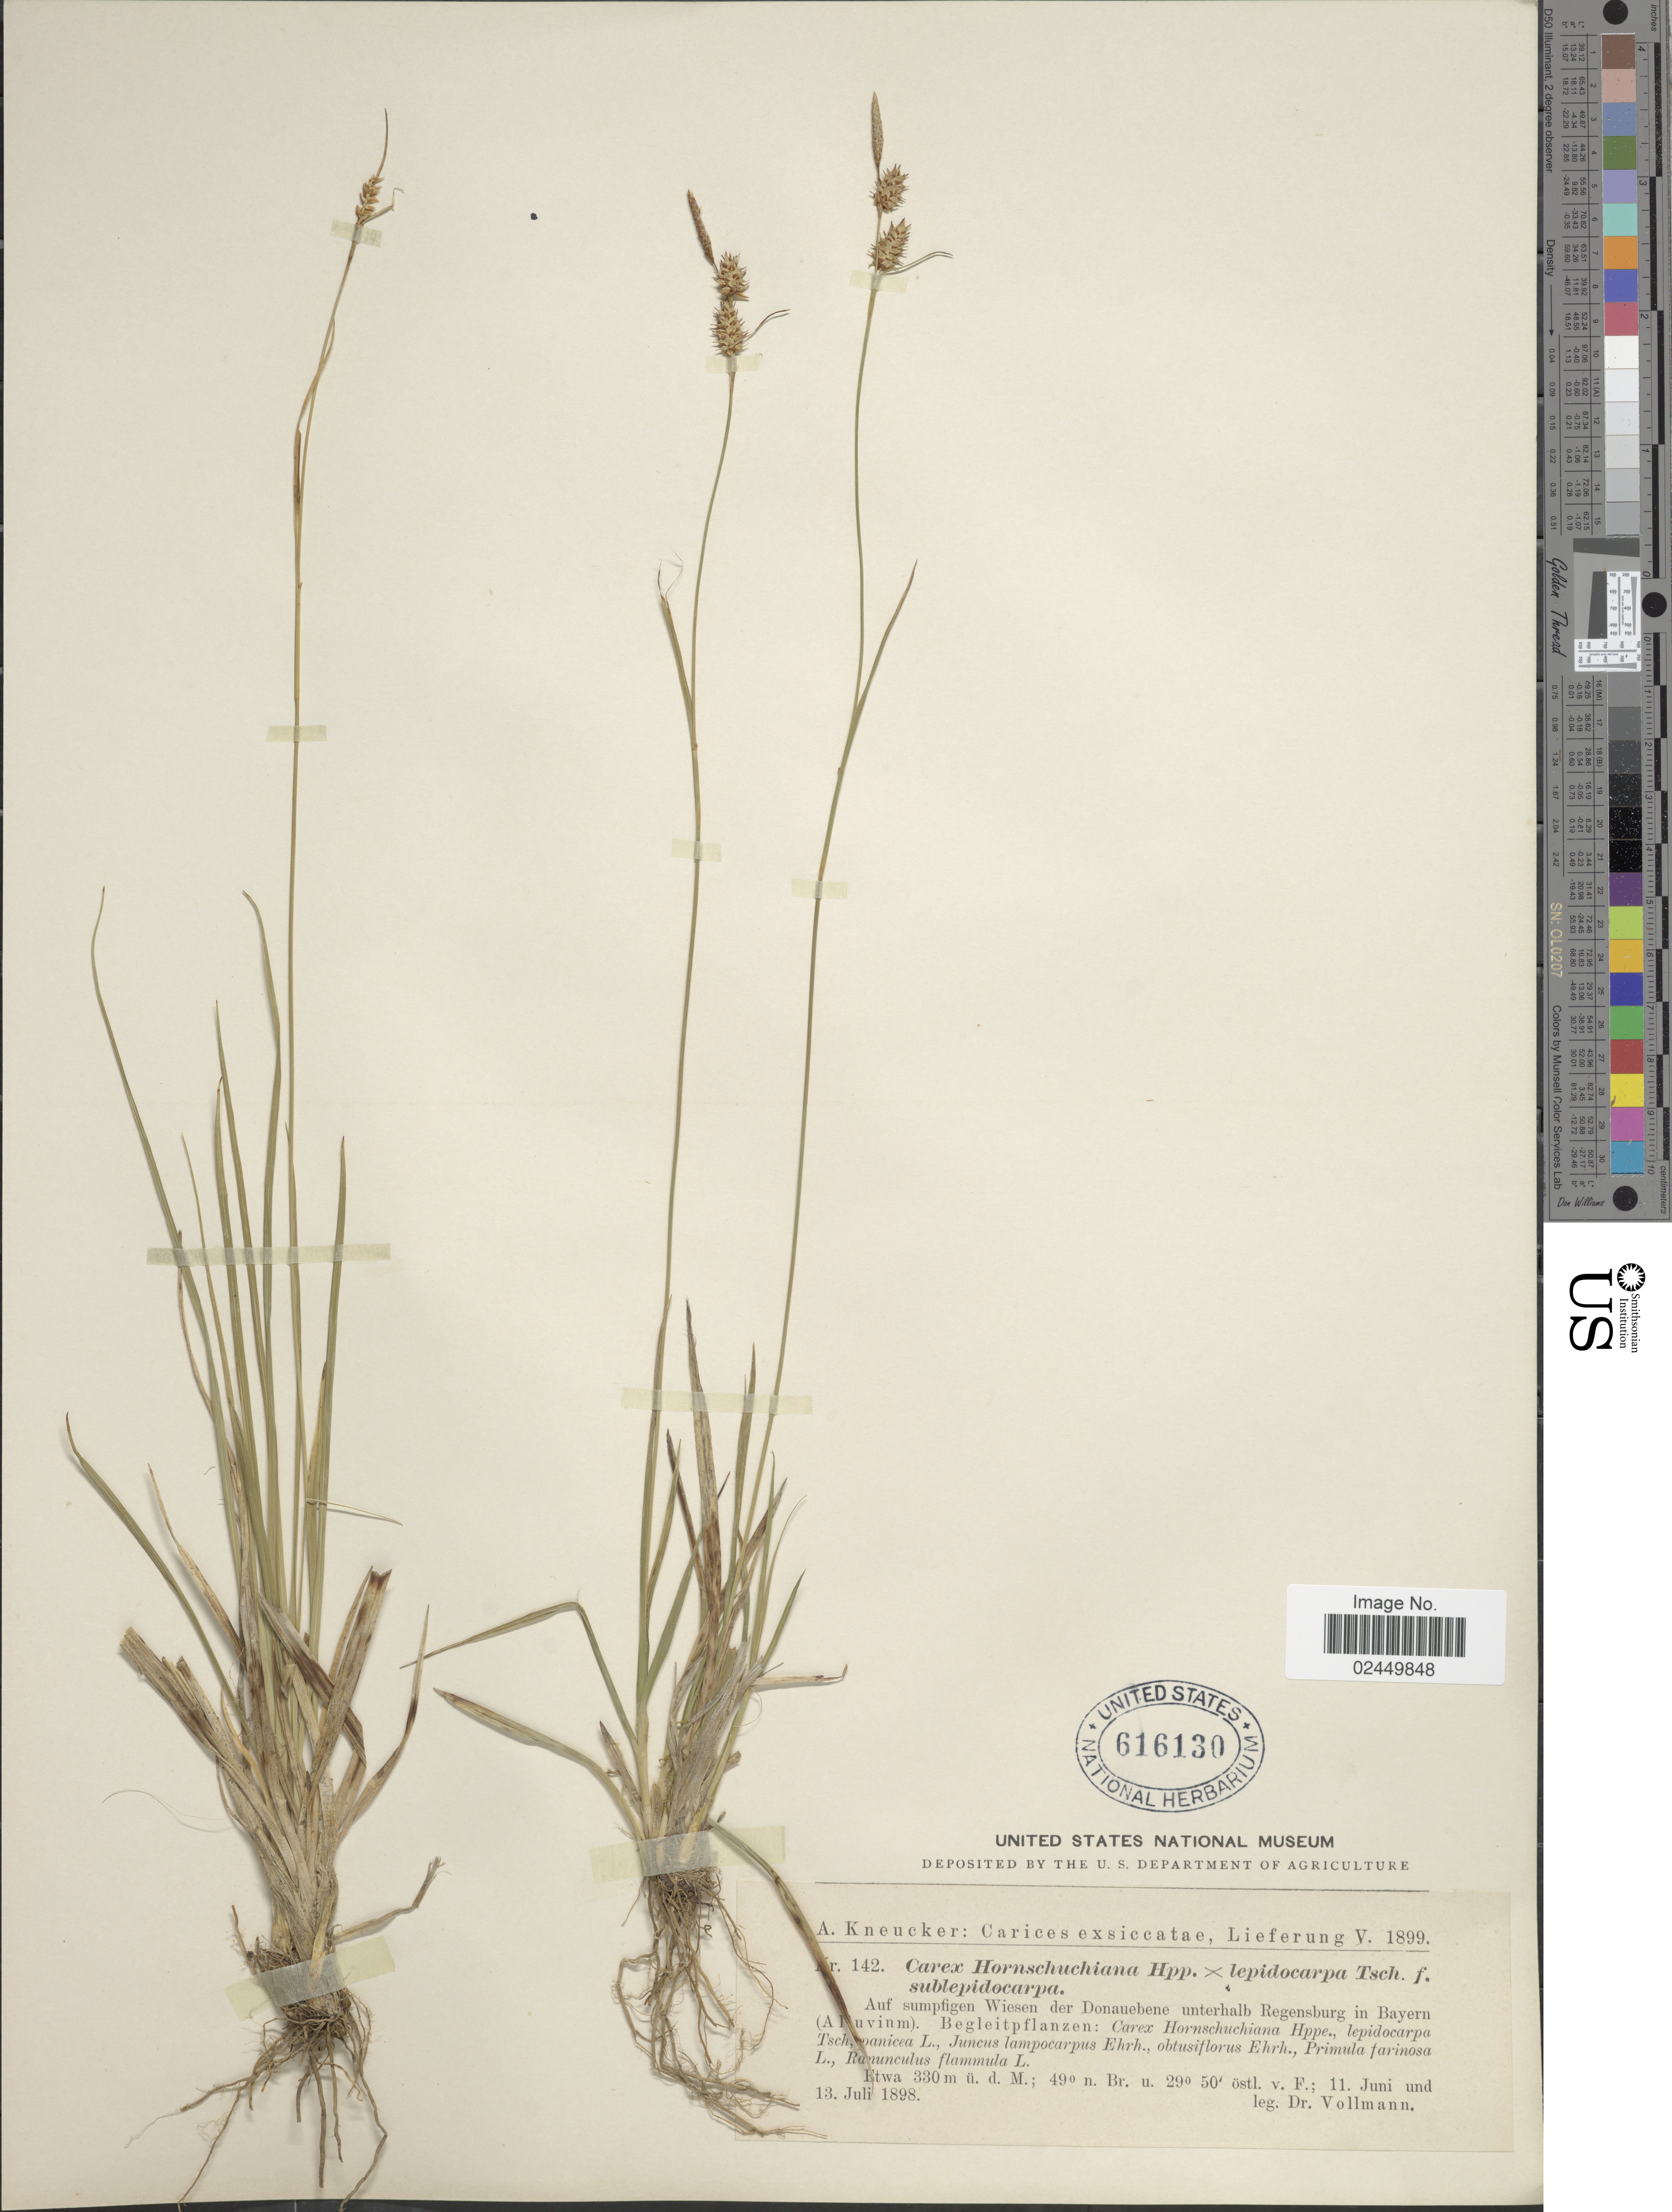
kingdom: Plantae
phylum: Tracheophyta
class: Liliopsida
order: Poales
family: Cyperaceae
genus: Carex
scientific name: Carex hostiana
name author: DC.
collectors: Vollmann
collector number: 142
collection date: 1898-07-13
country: Germany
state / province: Bayern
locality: Auf sumpfigen Wiesen der Donauebene unterhalb Regensburg in Bayern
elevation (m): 330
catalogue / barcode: US 616130